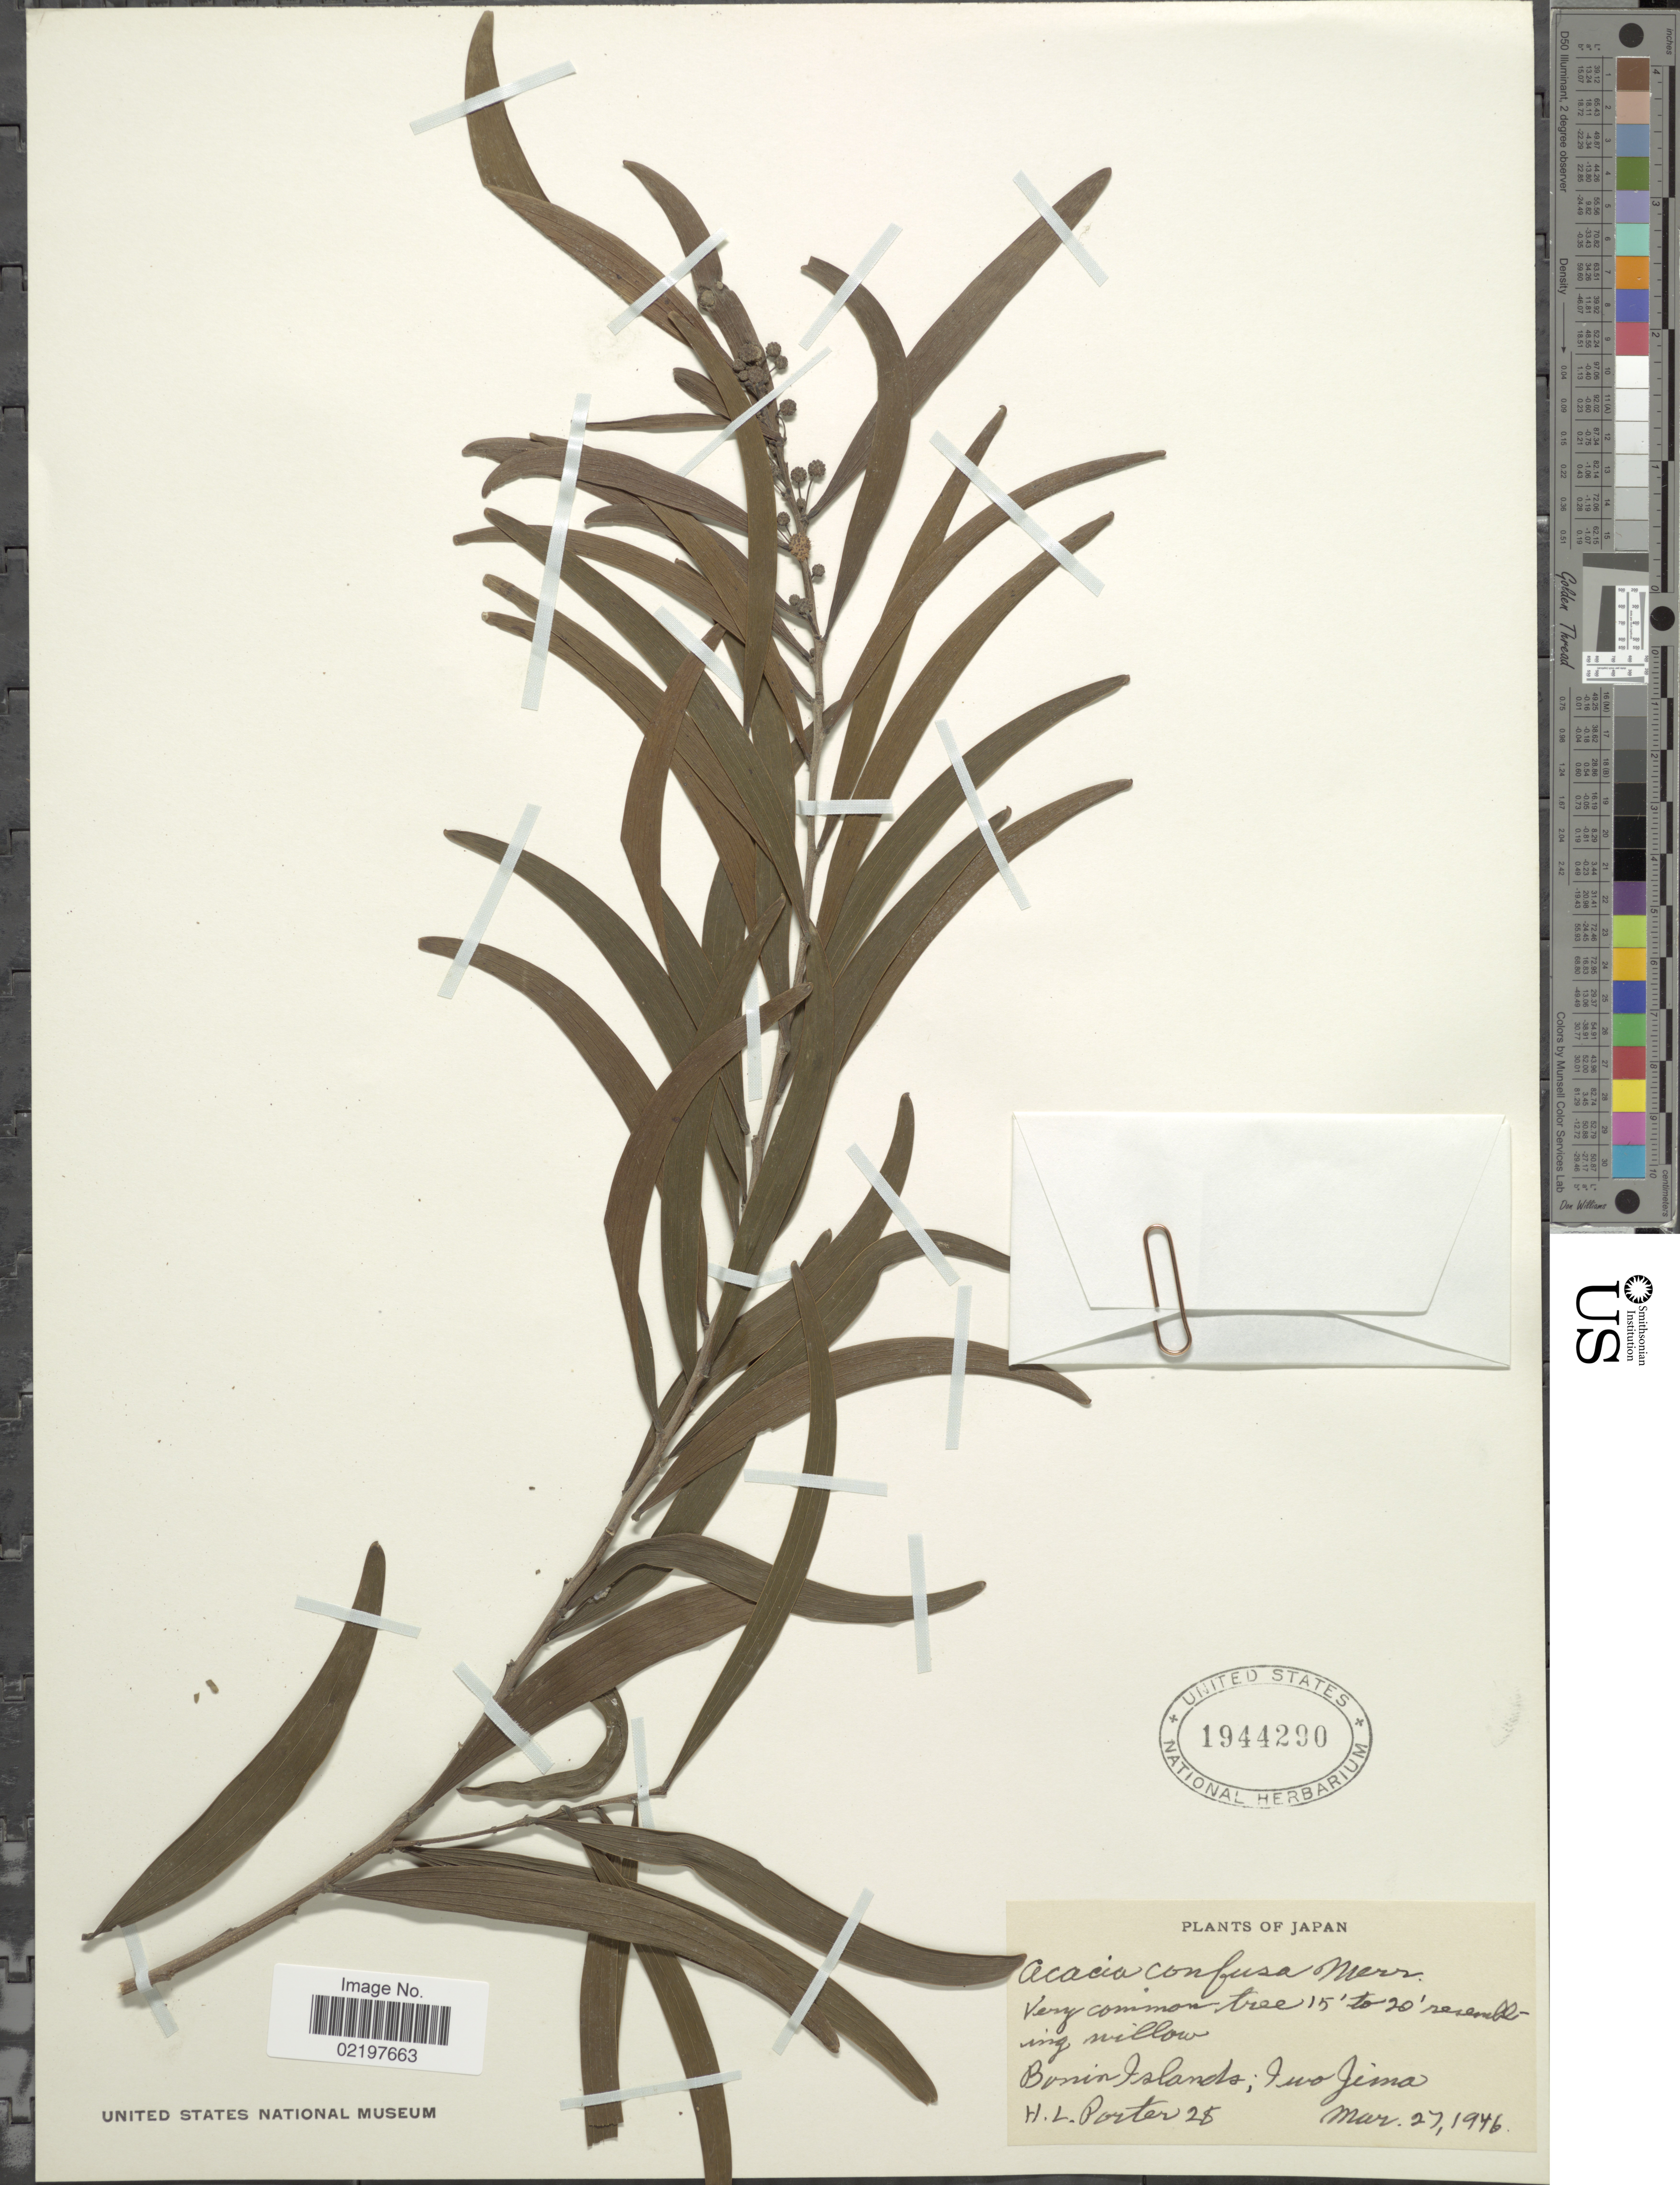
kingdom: Plantae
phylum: Tracheophyta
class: Magnoliopsida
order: Fabales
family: Fabaceae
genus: Acacia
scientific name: Acacia confusa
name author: Merr.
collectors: H. L. Porter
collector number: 28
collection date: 1946-03-27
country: Japan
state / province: Tokyo, Federal City of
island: Bonin Islands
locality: Bonin Islands, Iwo Jima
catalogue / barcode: US 1944290